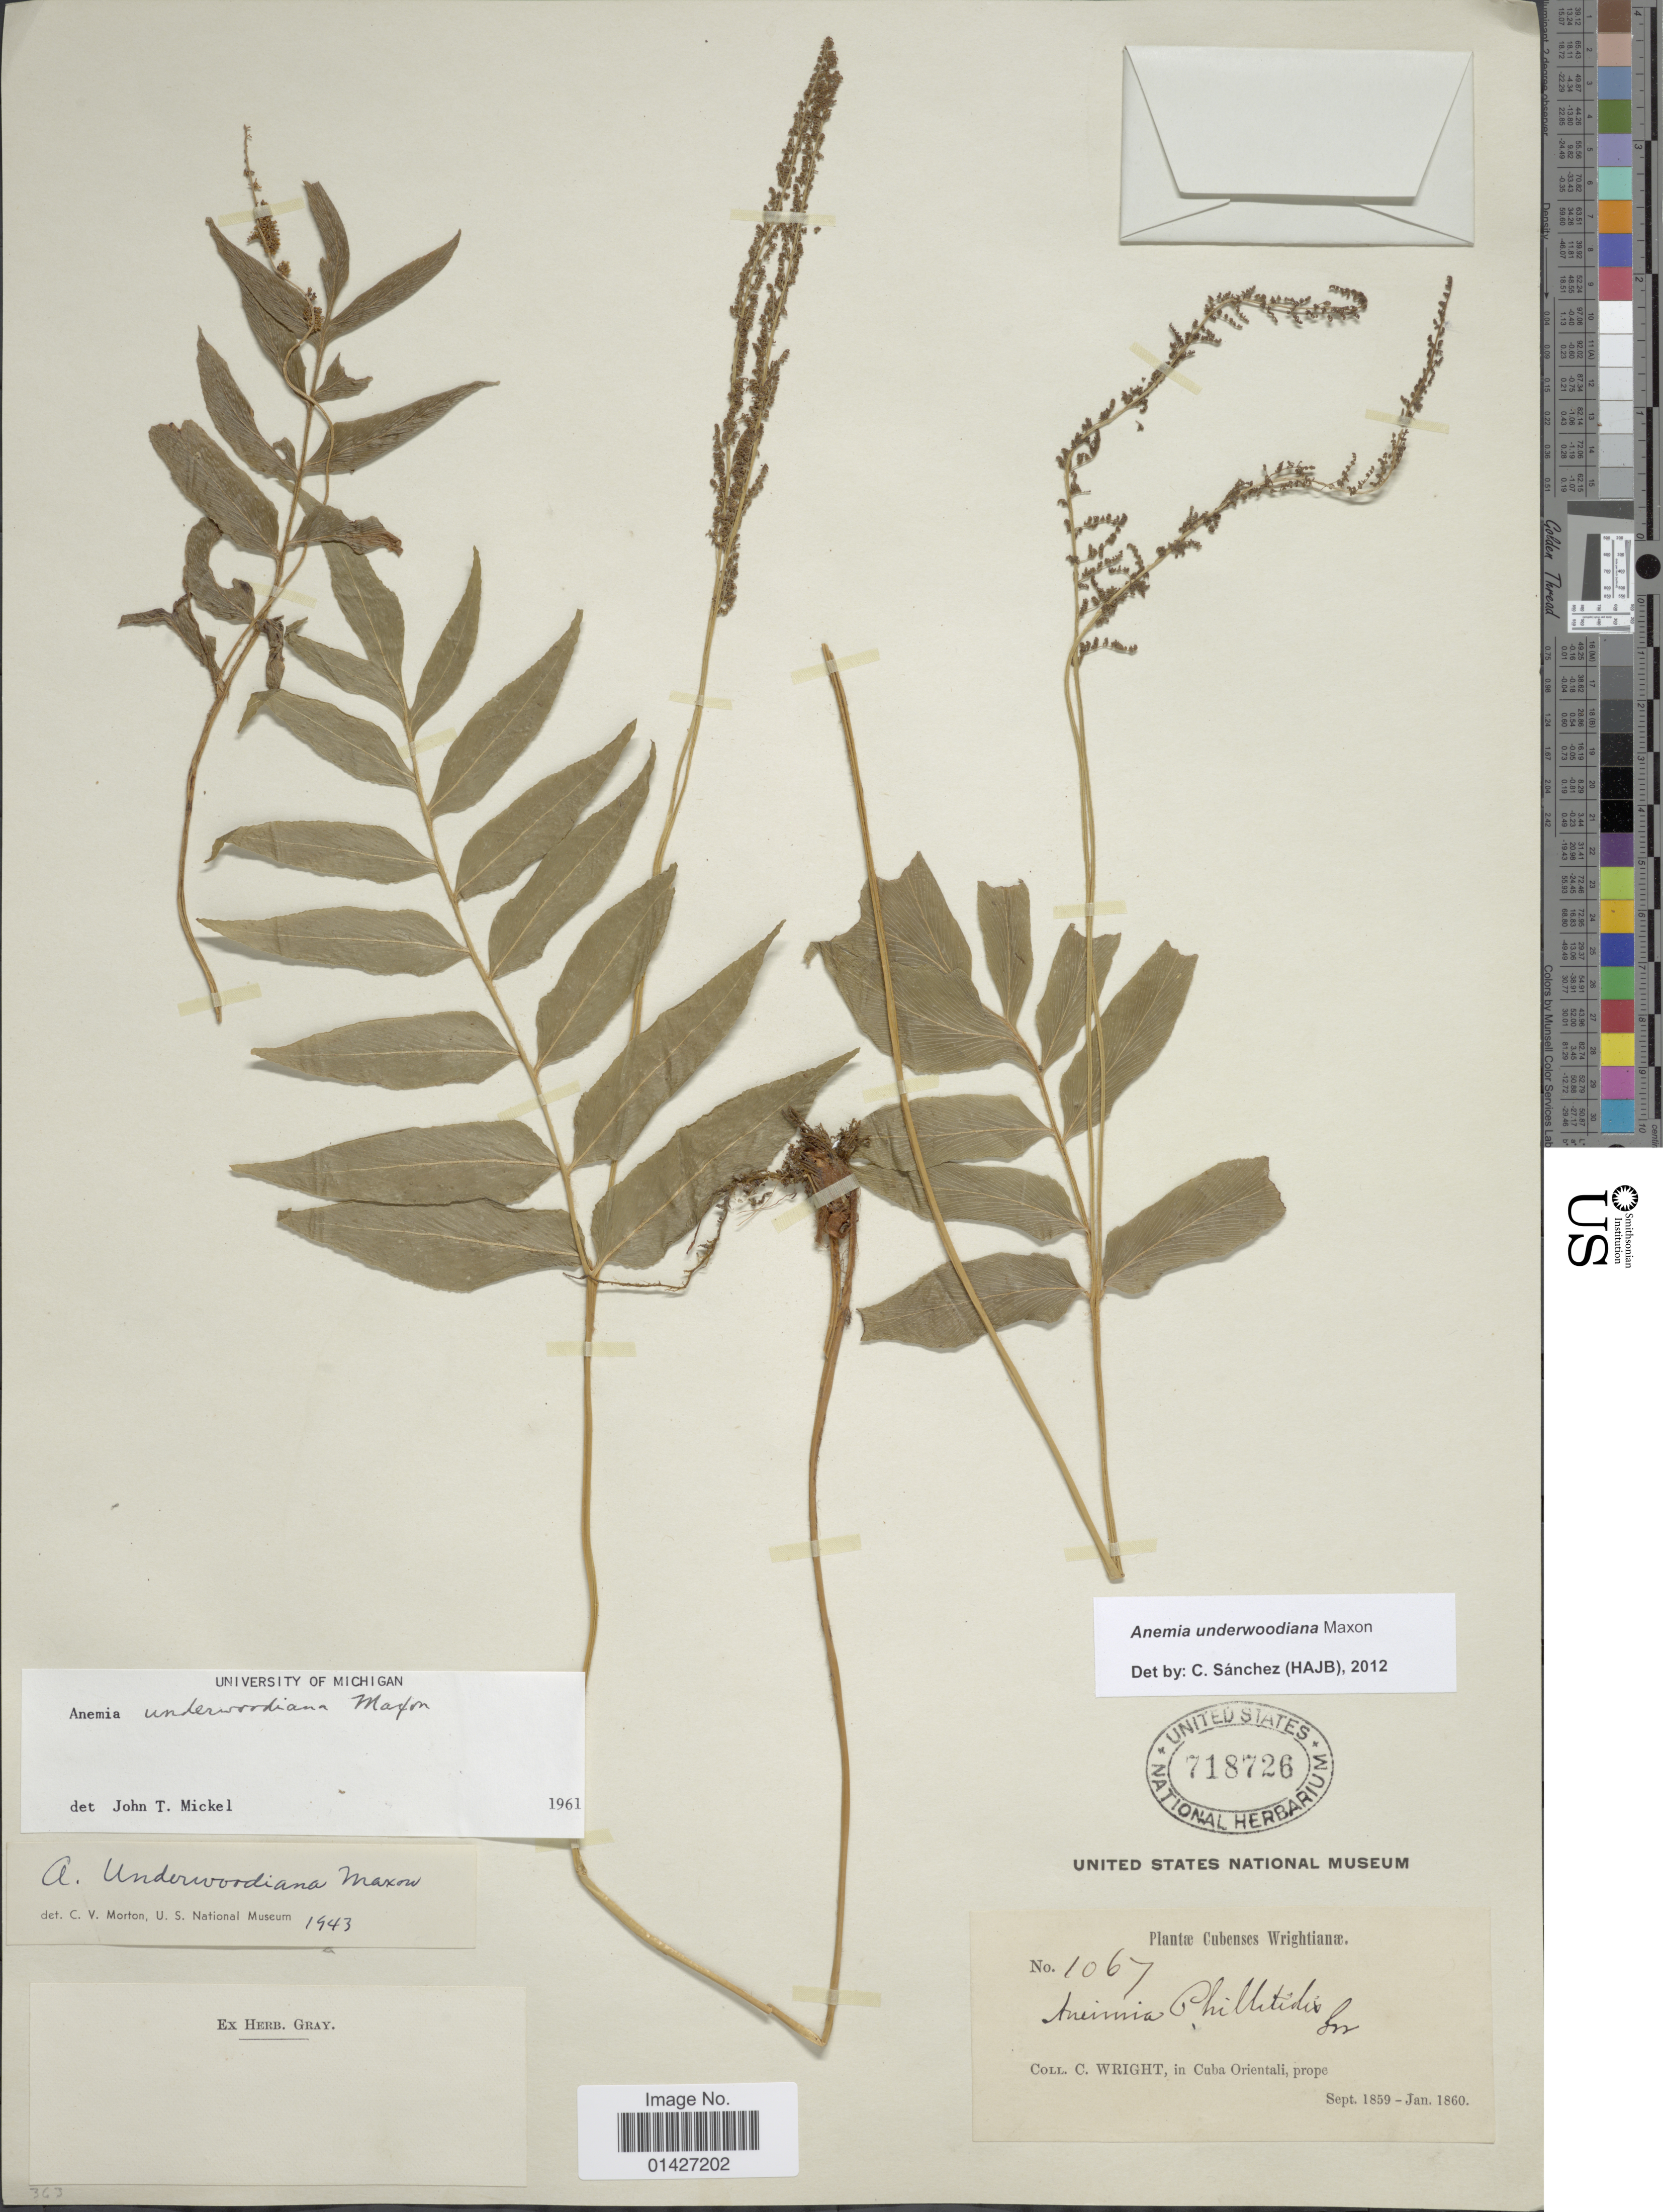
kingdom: Plantae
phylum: Tracheophyta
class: Polypodiopsida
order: Schizaeales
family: Anemiaceae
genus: Anemia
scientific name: Anemia underwoodiana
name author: Maxon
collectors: C. Wright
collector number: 1067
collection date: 1859-09/1860-01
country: Cuba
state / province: Oriente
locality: Cuba Orientali, prope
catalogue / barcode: US 718726